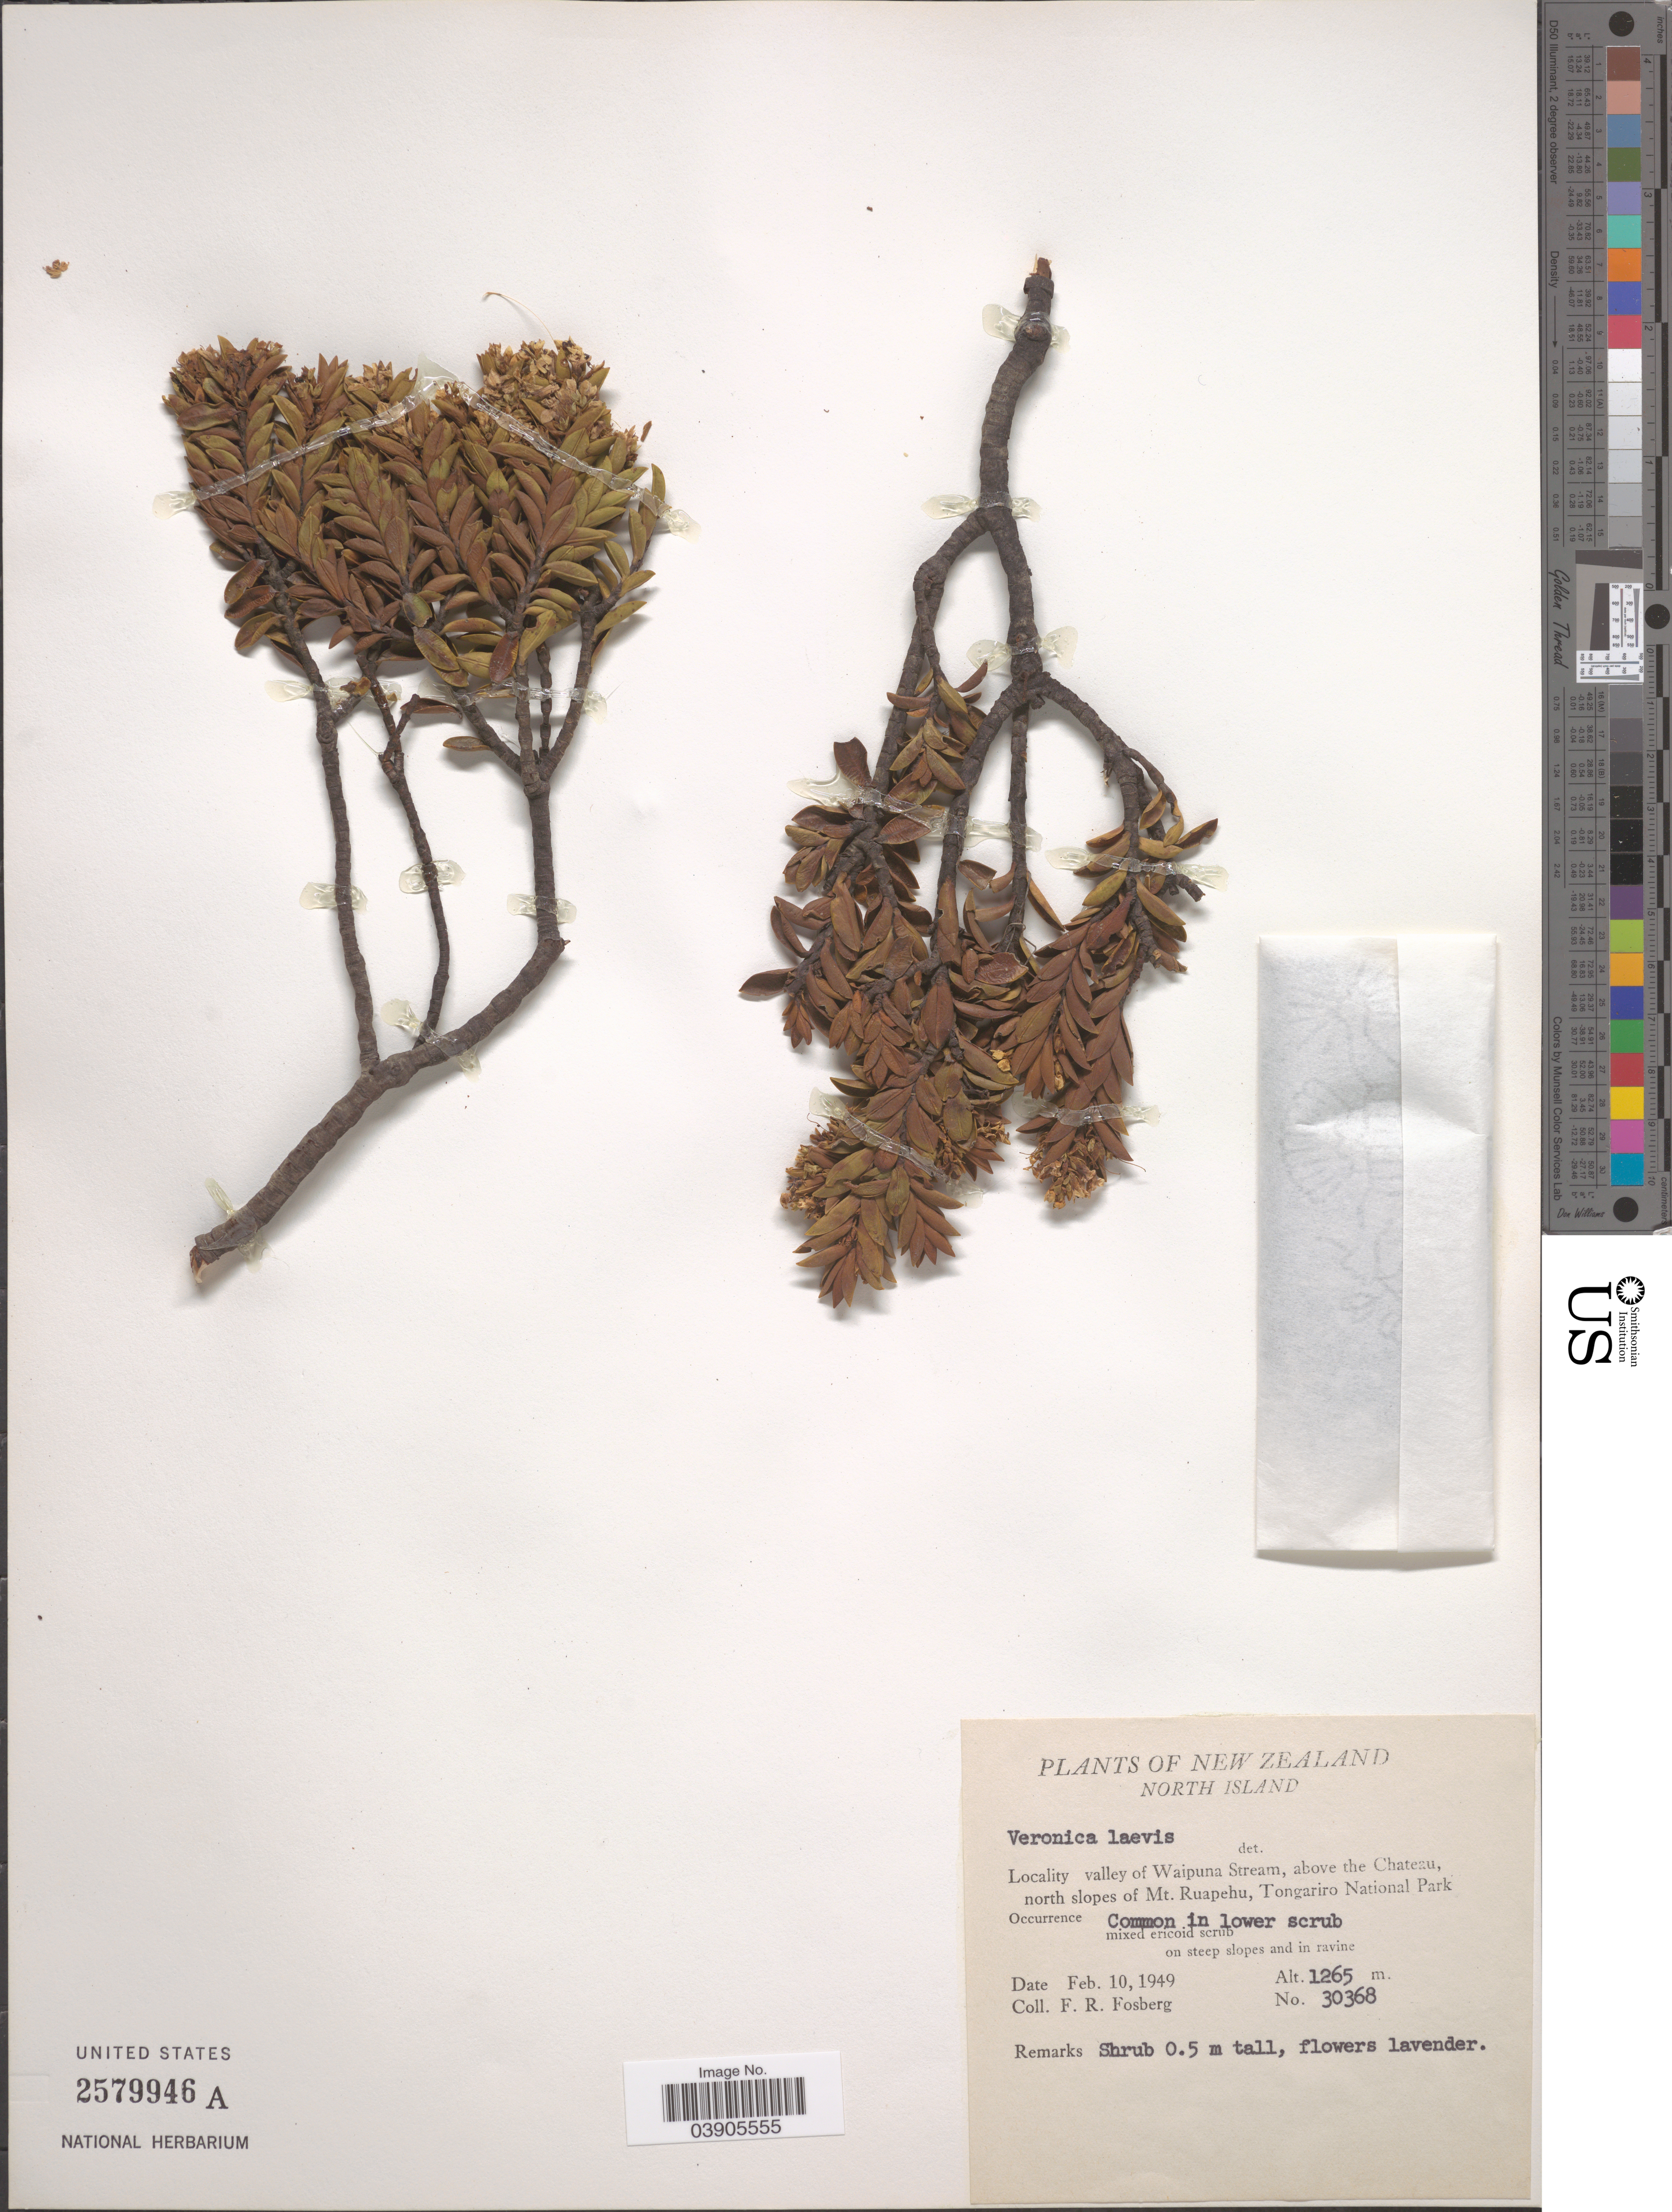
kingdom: Plantae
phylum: Tracheophyta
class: Magnoliopsida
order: Lamiales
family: Plantaginaceae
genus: Veronica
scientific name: Veronica laevis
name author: Benth.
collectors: F. R. Fosberg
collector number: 30368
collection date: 1949-02-10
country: New Zealand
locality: North Island. Valley of Waipuna Stream, above the Chateau, north slopes of Mt. Ruapehu, Tongariro National Park.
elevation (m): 1265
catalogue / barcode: US 2579946A